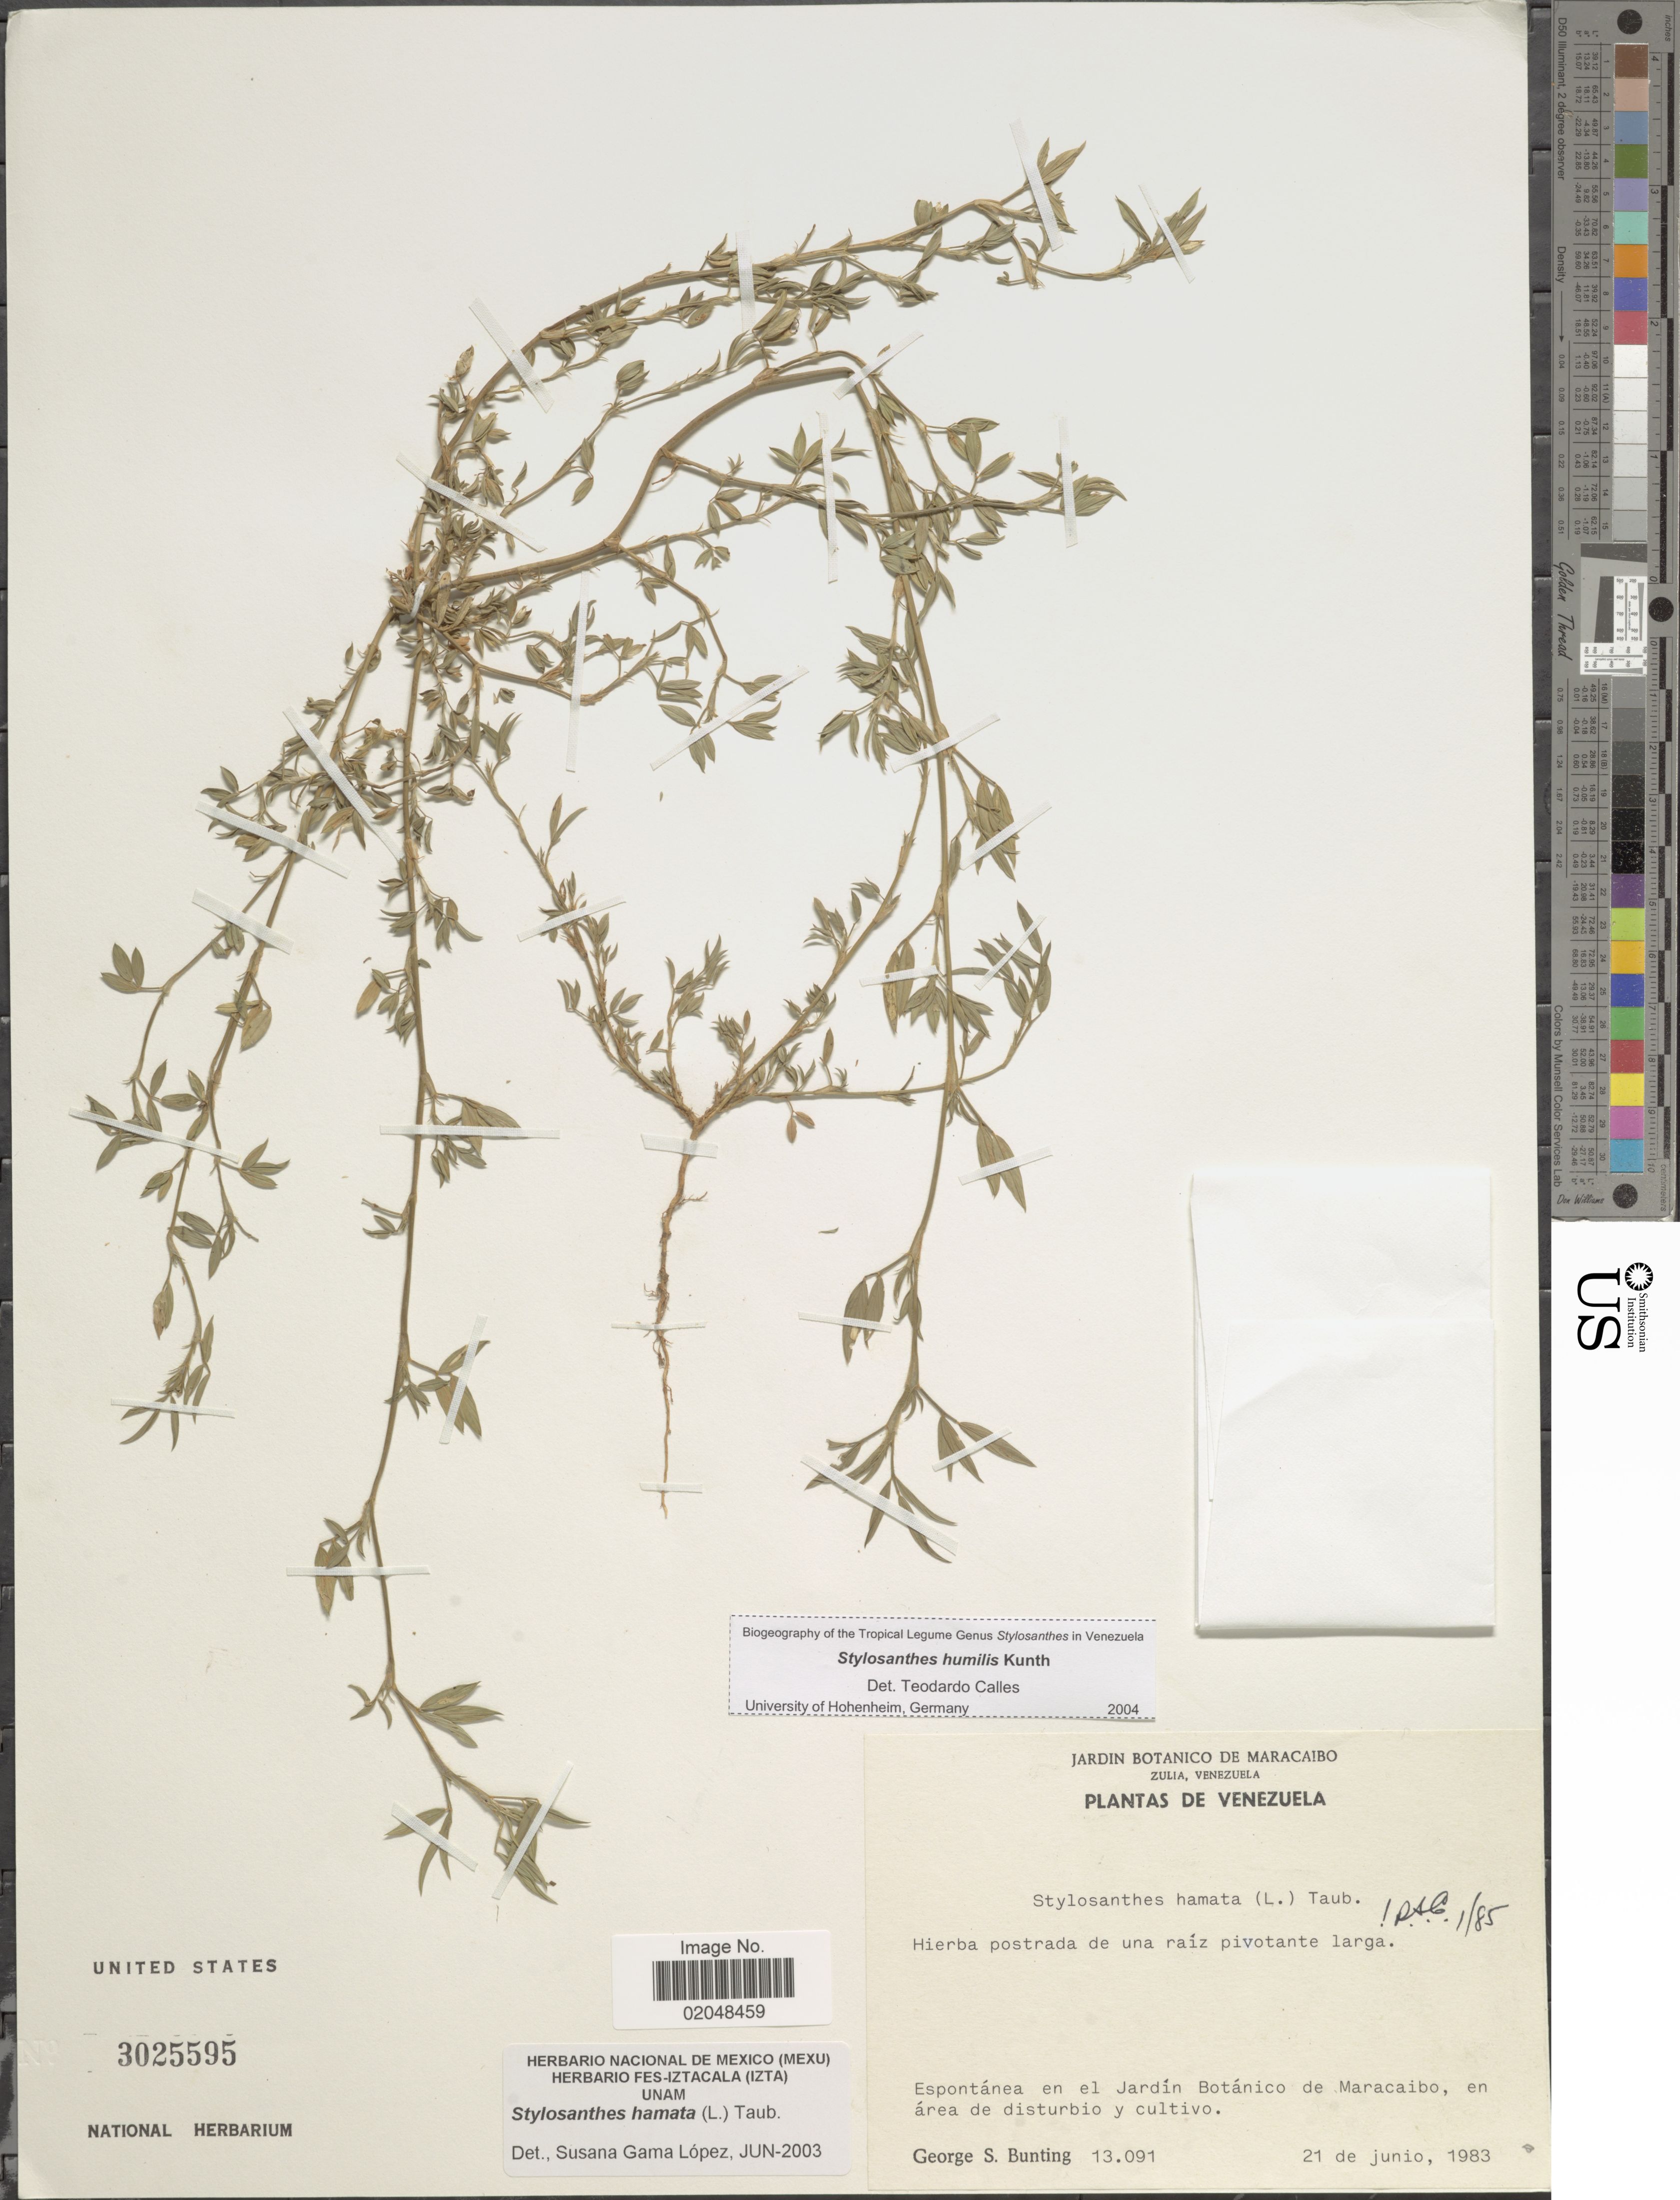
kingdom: Plantae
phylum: Tracheophyta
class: Magnoliopsida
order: Fabales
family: Fabaceae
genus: Stylosanthes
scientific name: Stylosanthes humilis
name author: Kunth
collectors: G. S. Bunting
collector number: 13091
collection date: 1983-06-21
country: Venezuela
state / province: Zulia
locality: Espontanaea en el Jardin Botanico de Maracaibo en area de disturbio y cultivo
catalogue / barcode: US 3025595